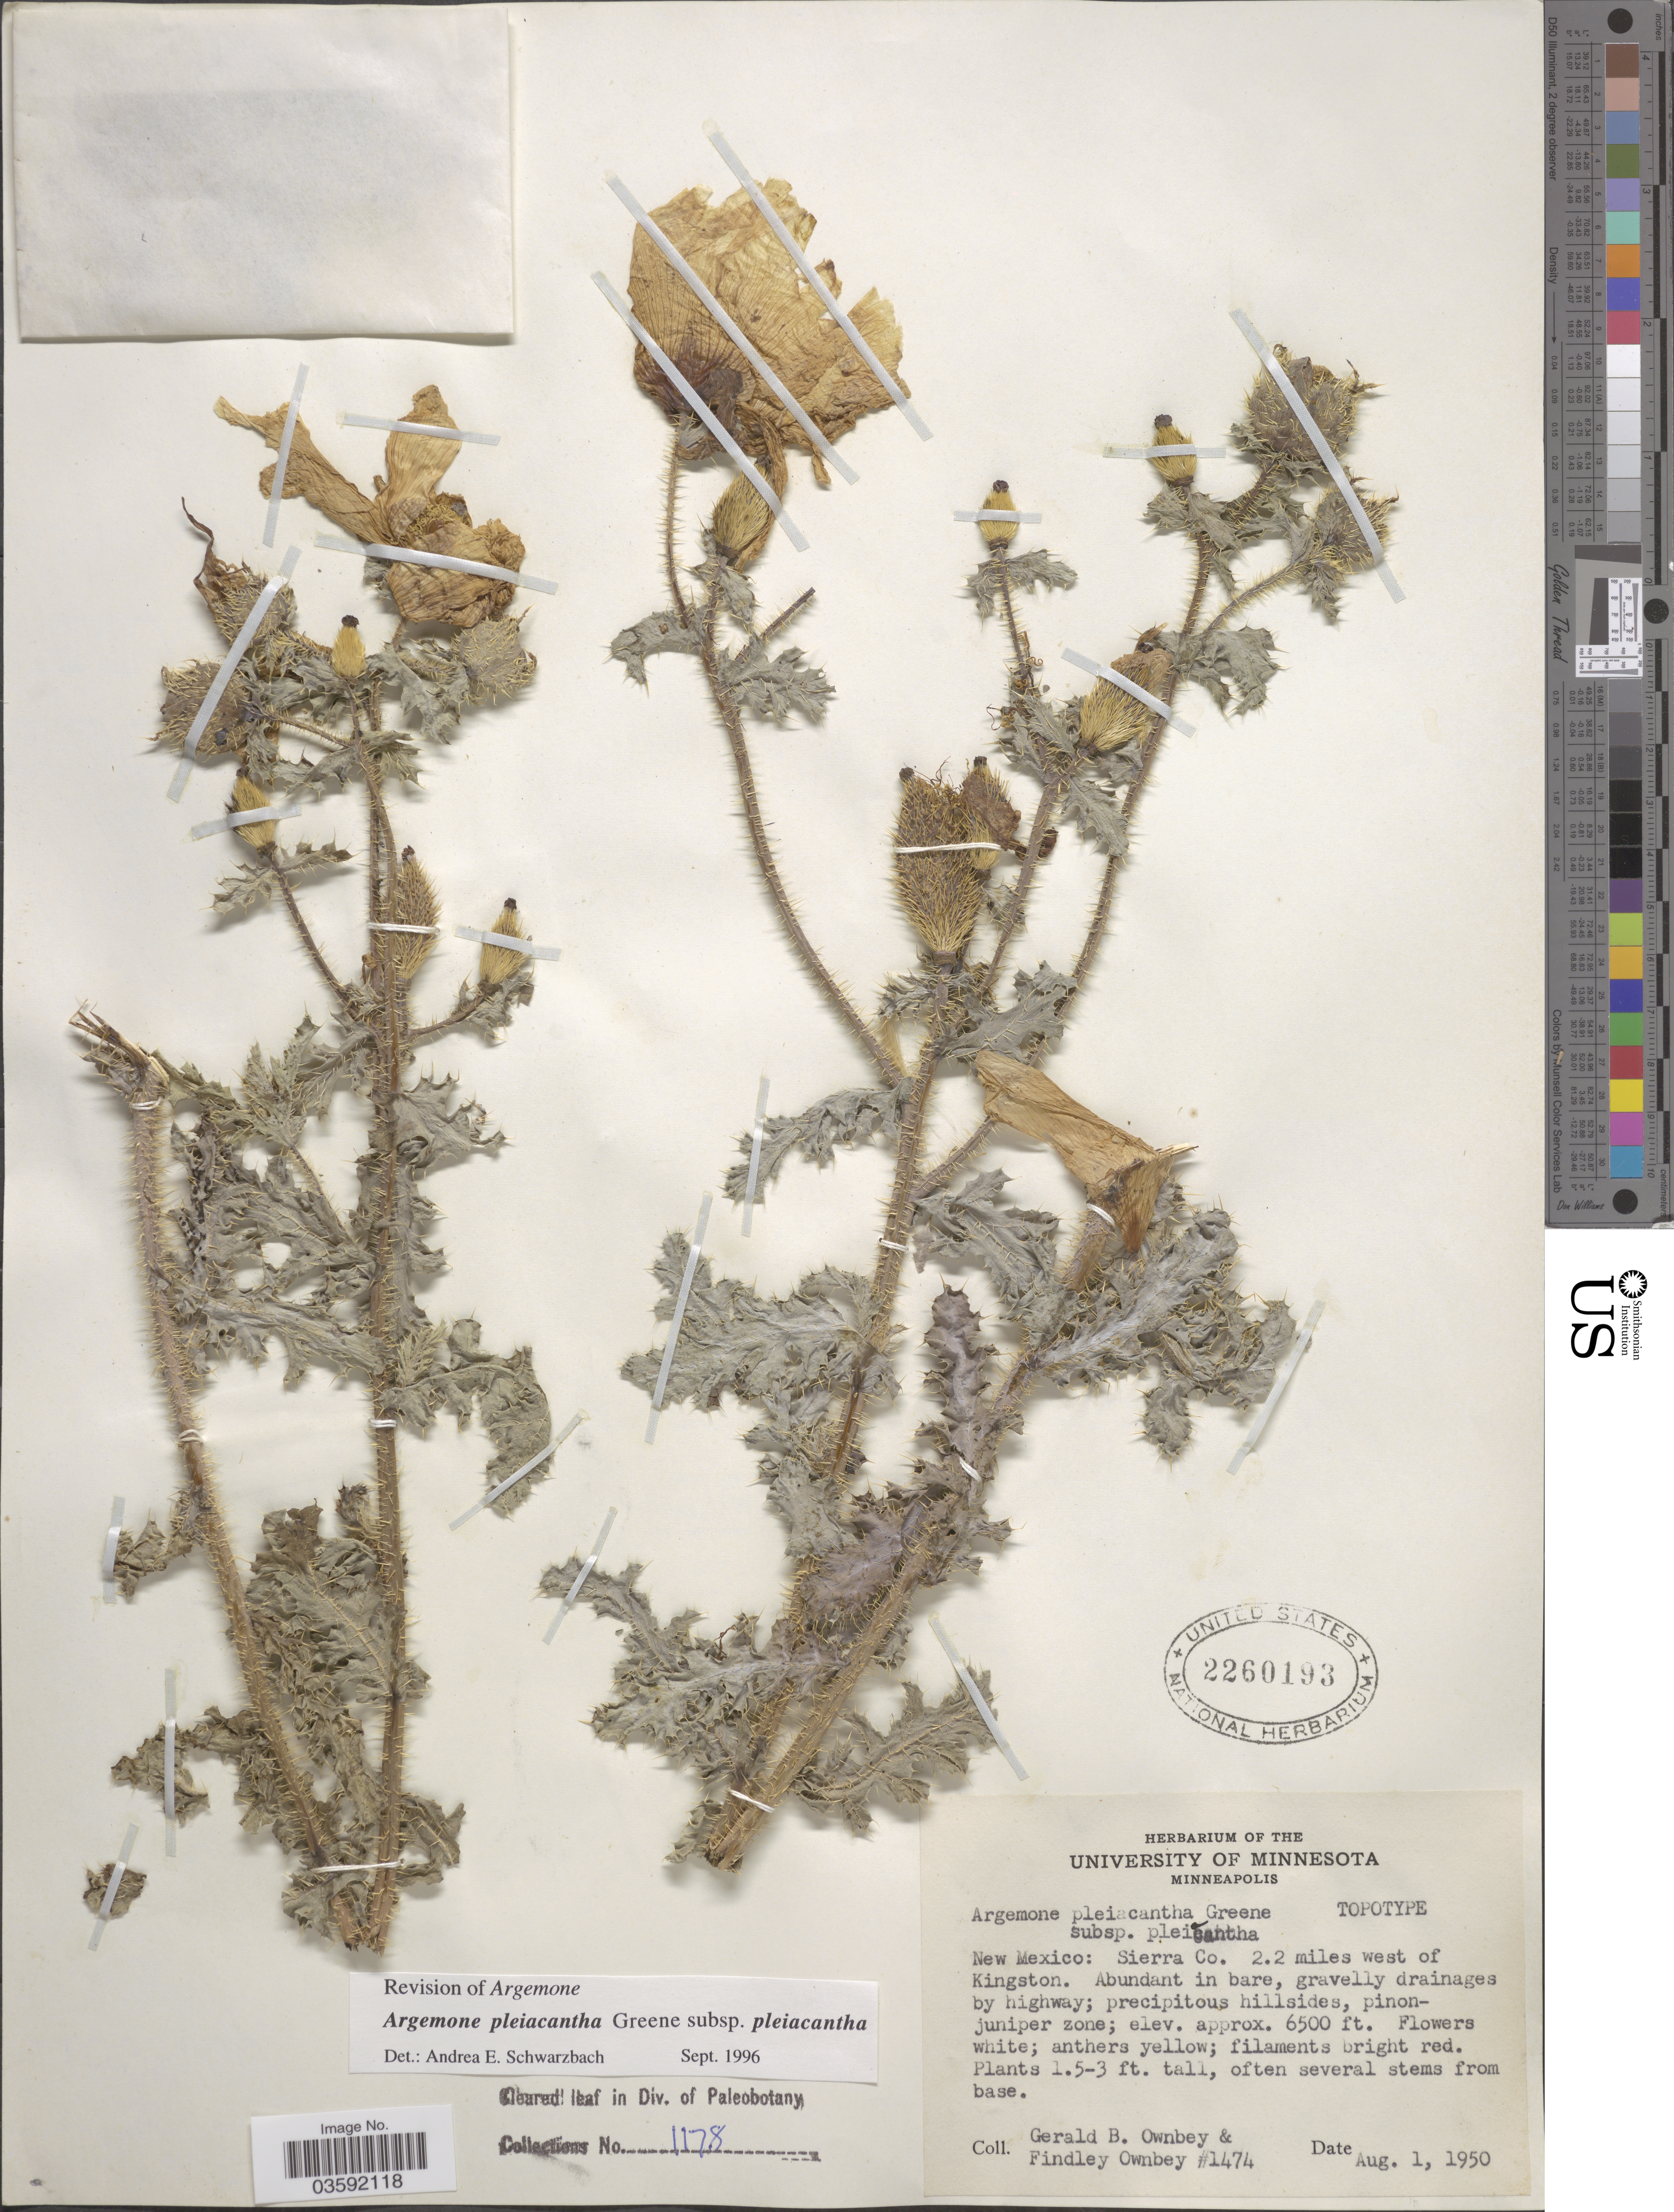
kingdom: Plantae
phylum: Tracheophyta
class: Magnoliopsida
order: Ranunculales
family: Papaveraceae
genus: Argemone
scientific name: Argemone pleiacantha subsp. pleiacantha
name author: Greene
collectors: G. B. Ownbey & F. Ownbey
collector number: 1474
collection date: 1950-08-01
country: United States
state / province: New Mexico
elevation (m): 1981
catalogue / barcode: US 2260193